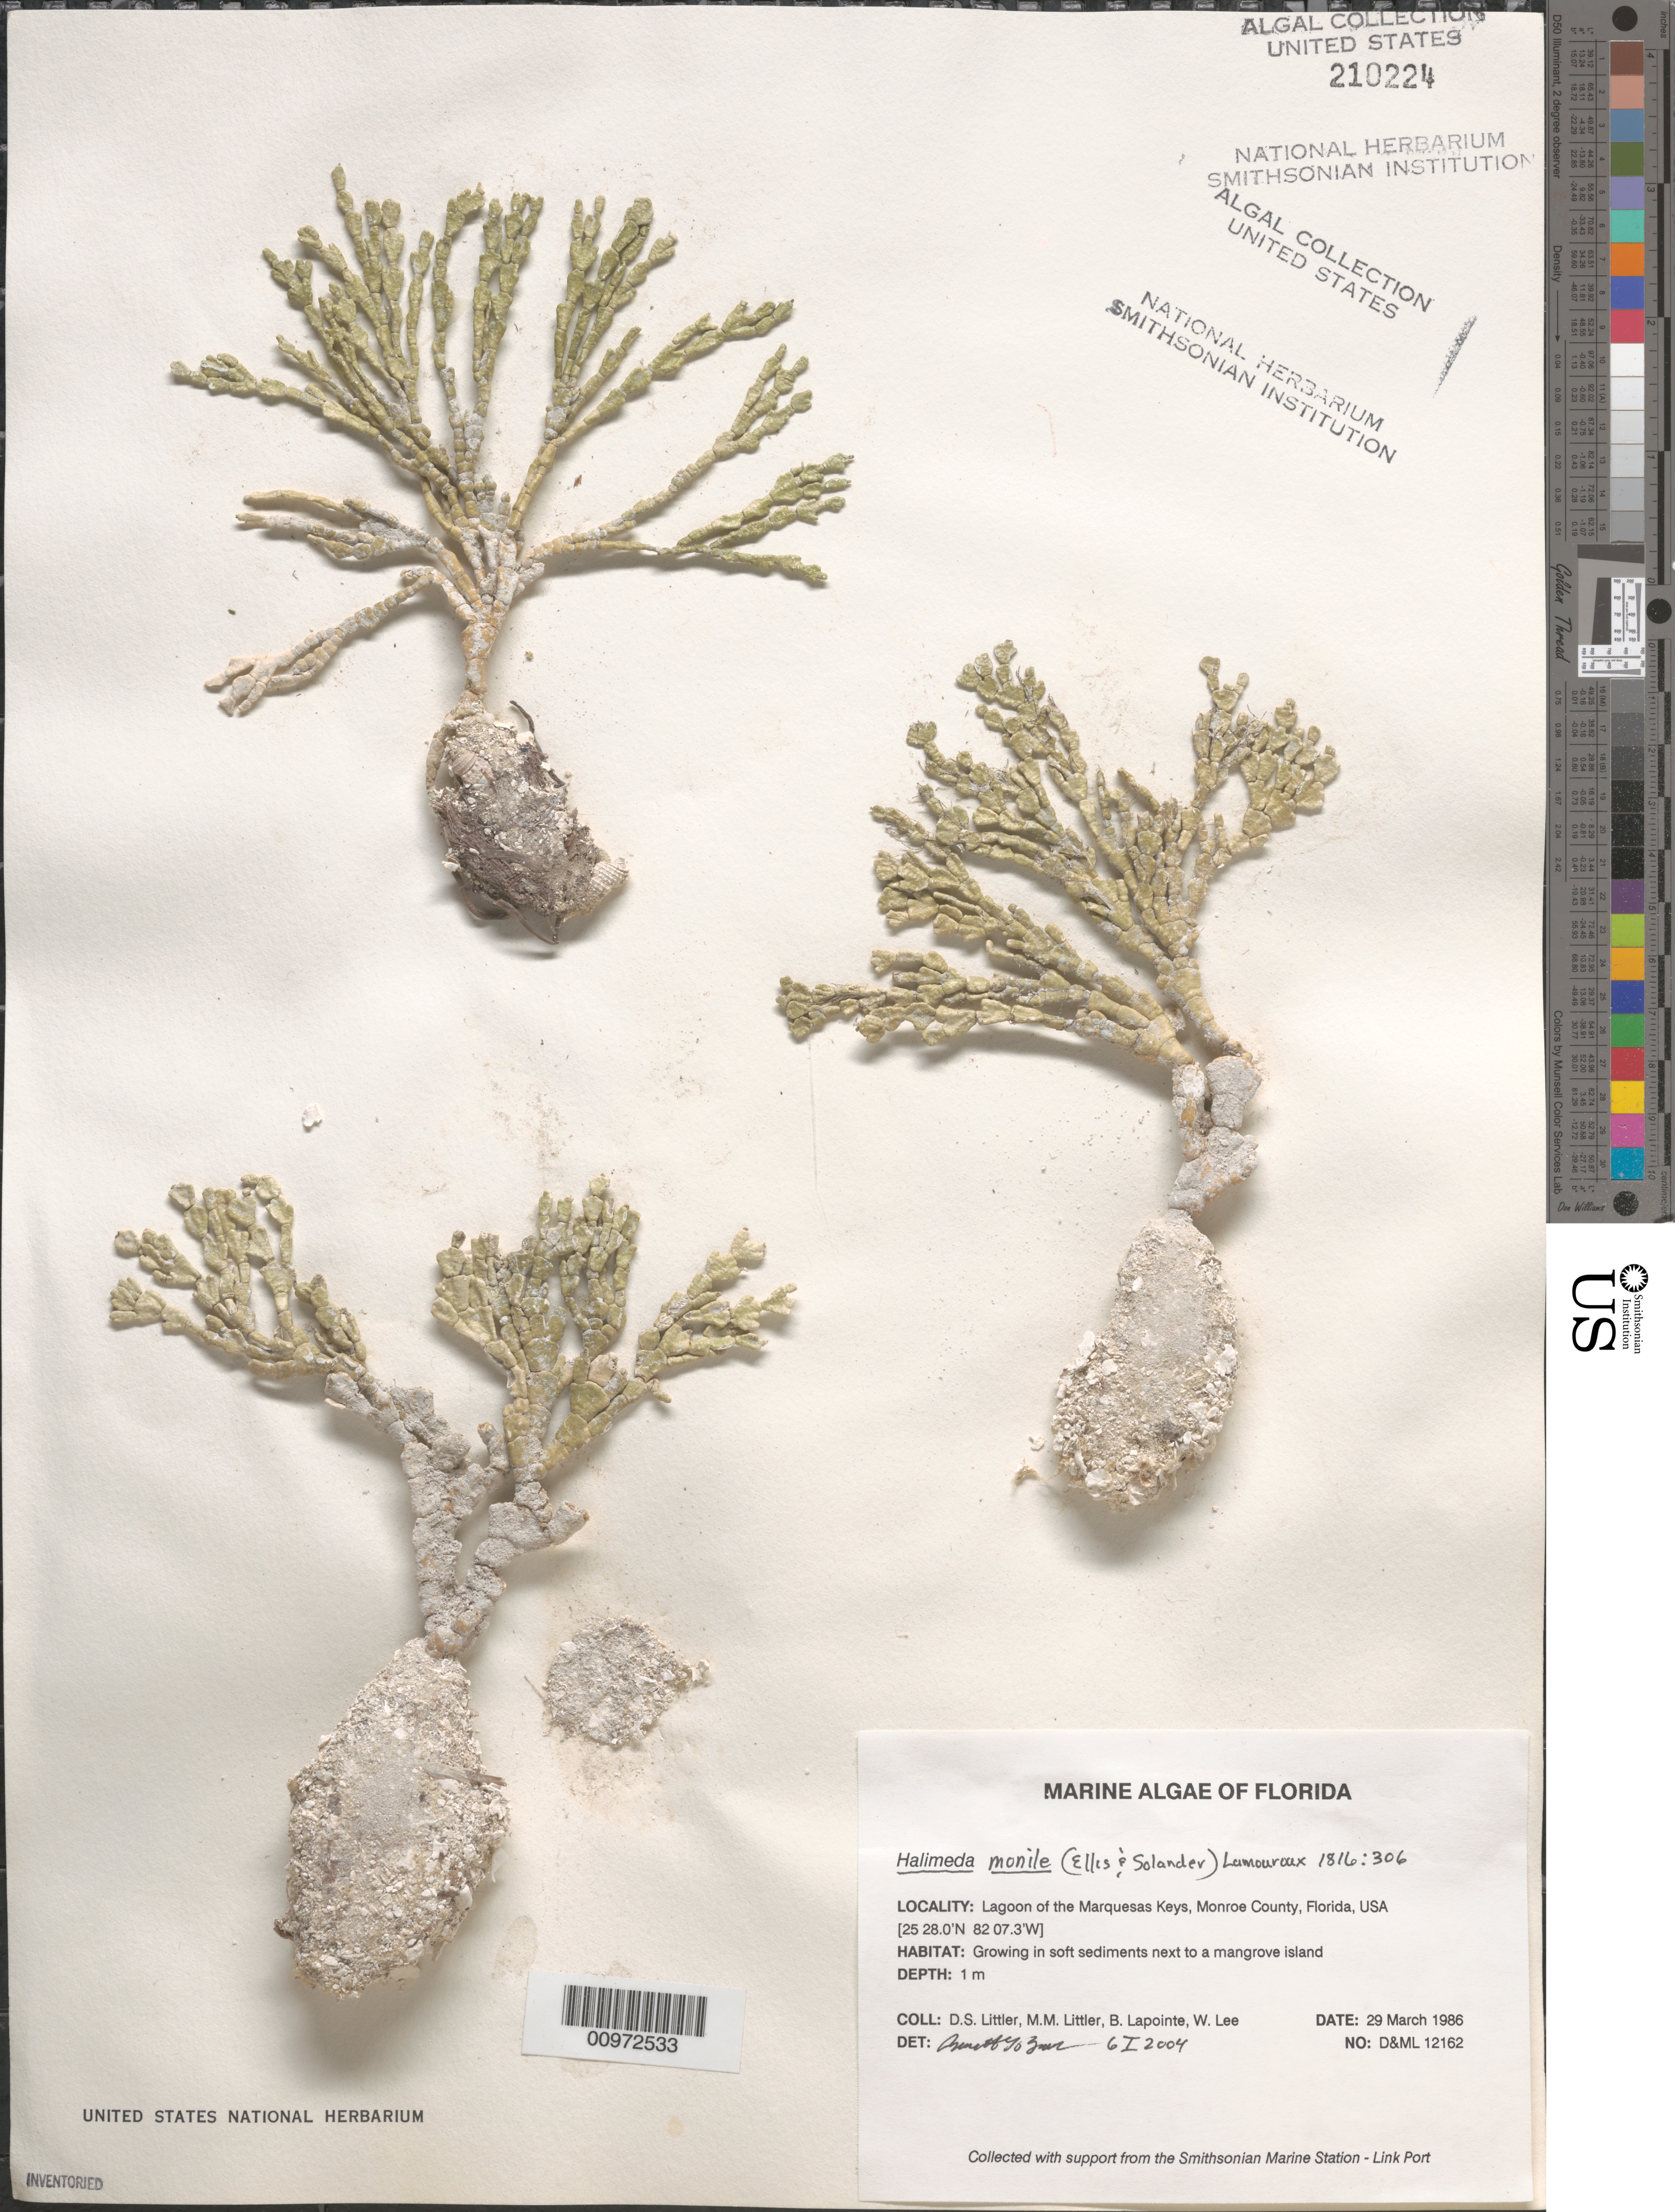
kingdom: Plantae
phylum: Chlorophyta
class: Ulvophyceae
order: Bryopsidales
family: Halimedaceae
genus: Halimeda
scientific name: Halimeda monile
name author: (J. Ellis & Sol.) J.V.Lamouroux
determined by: Brooks, B. L., (BOT), Smithsonian Institution - National Museum of Natural History (UNITED STATES)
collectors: D. S. Littler, M. M. Littler, B. Lapointe & W. Lee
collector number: D&ML 12162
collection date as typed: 29 Mar 1986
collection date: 1986-03-29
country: United States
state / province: Florida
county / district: Monroe County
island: Marquesas Keys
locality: Marquesas Keys lagoon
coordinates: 25 28.0' N, 82 07.3' W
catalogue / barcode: US 210224